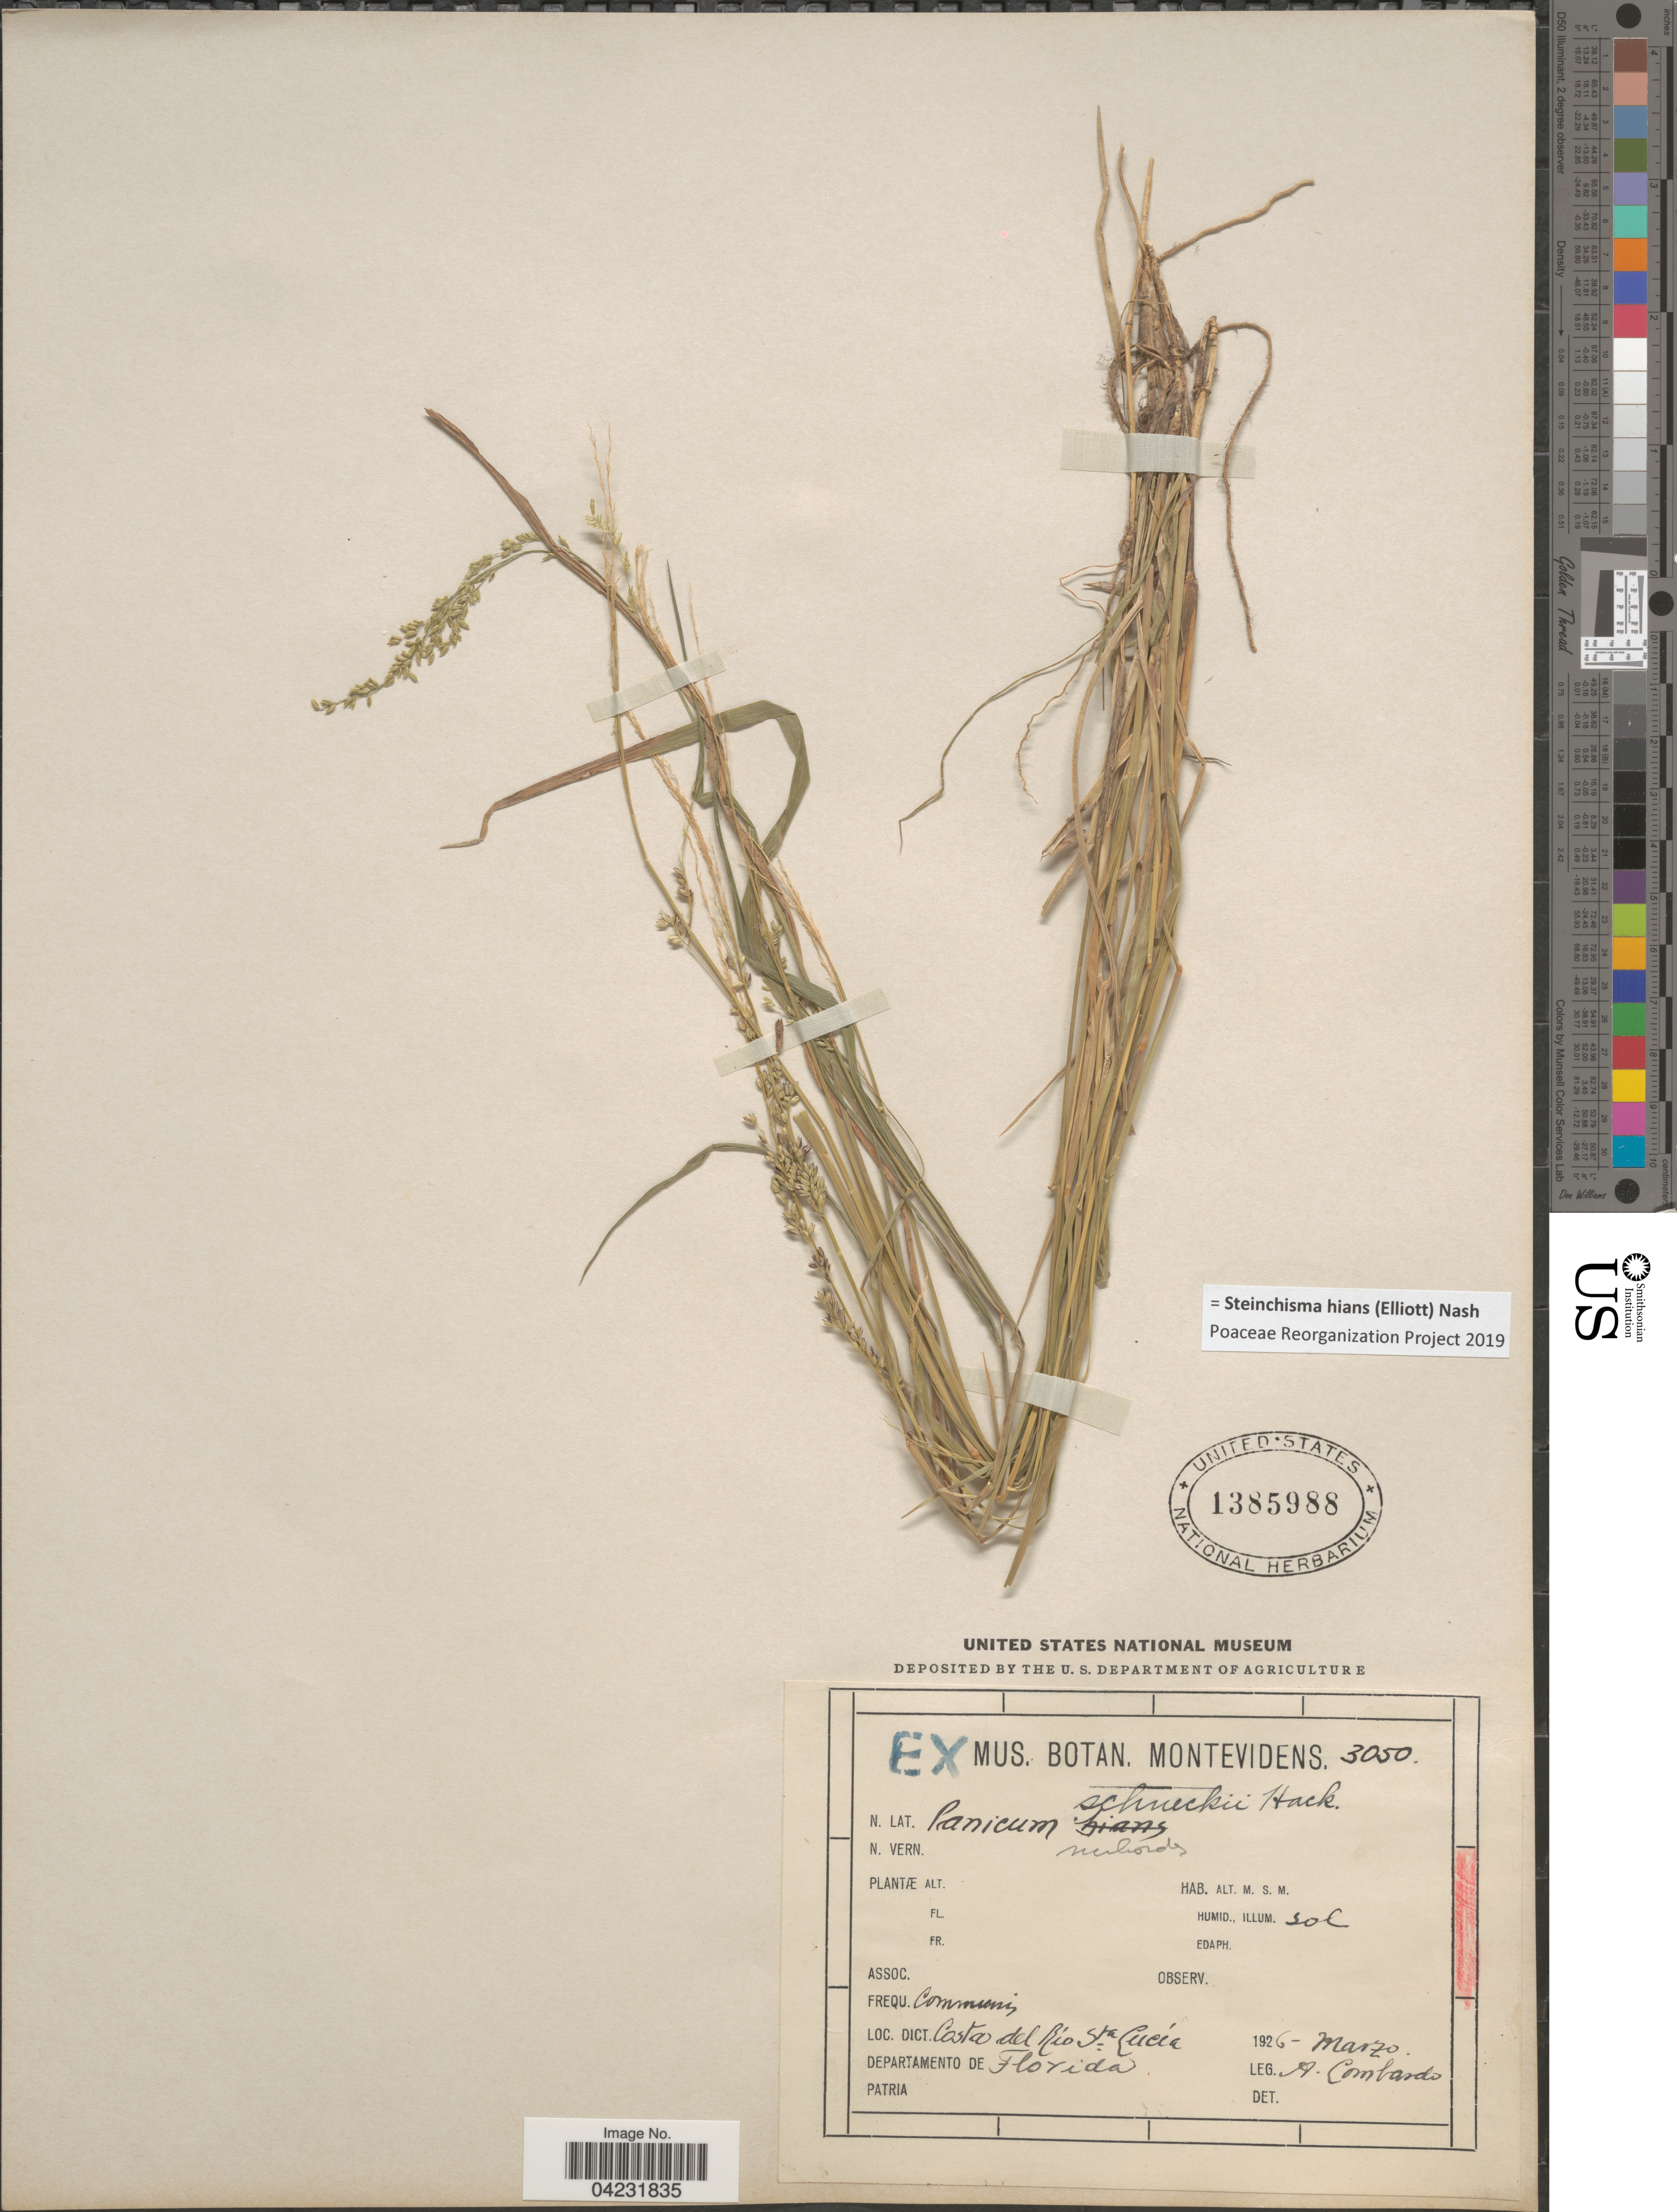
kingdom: Plantae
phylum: Tracheophyta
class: Liliopsida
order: Poales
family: Poaceae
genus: Steinchisma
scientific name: Steinchisma hians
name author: (Elliott) Nash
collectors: A. Lombardo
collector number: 3050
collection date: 1926-03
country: Uruguay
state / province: Florida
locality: Loc. Dict. Costa del Rio Sta Lucia. Departamento de Florida.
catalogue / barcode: US 1385988